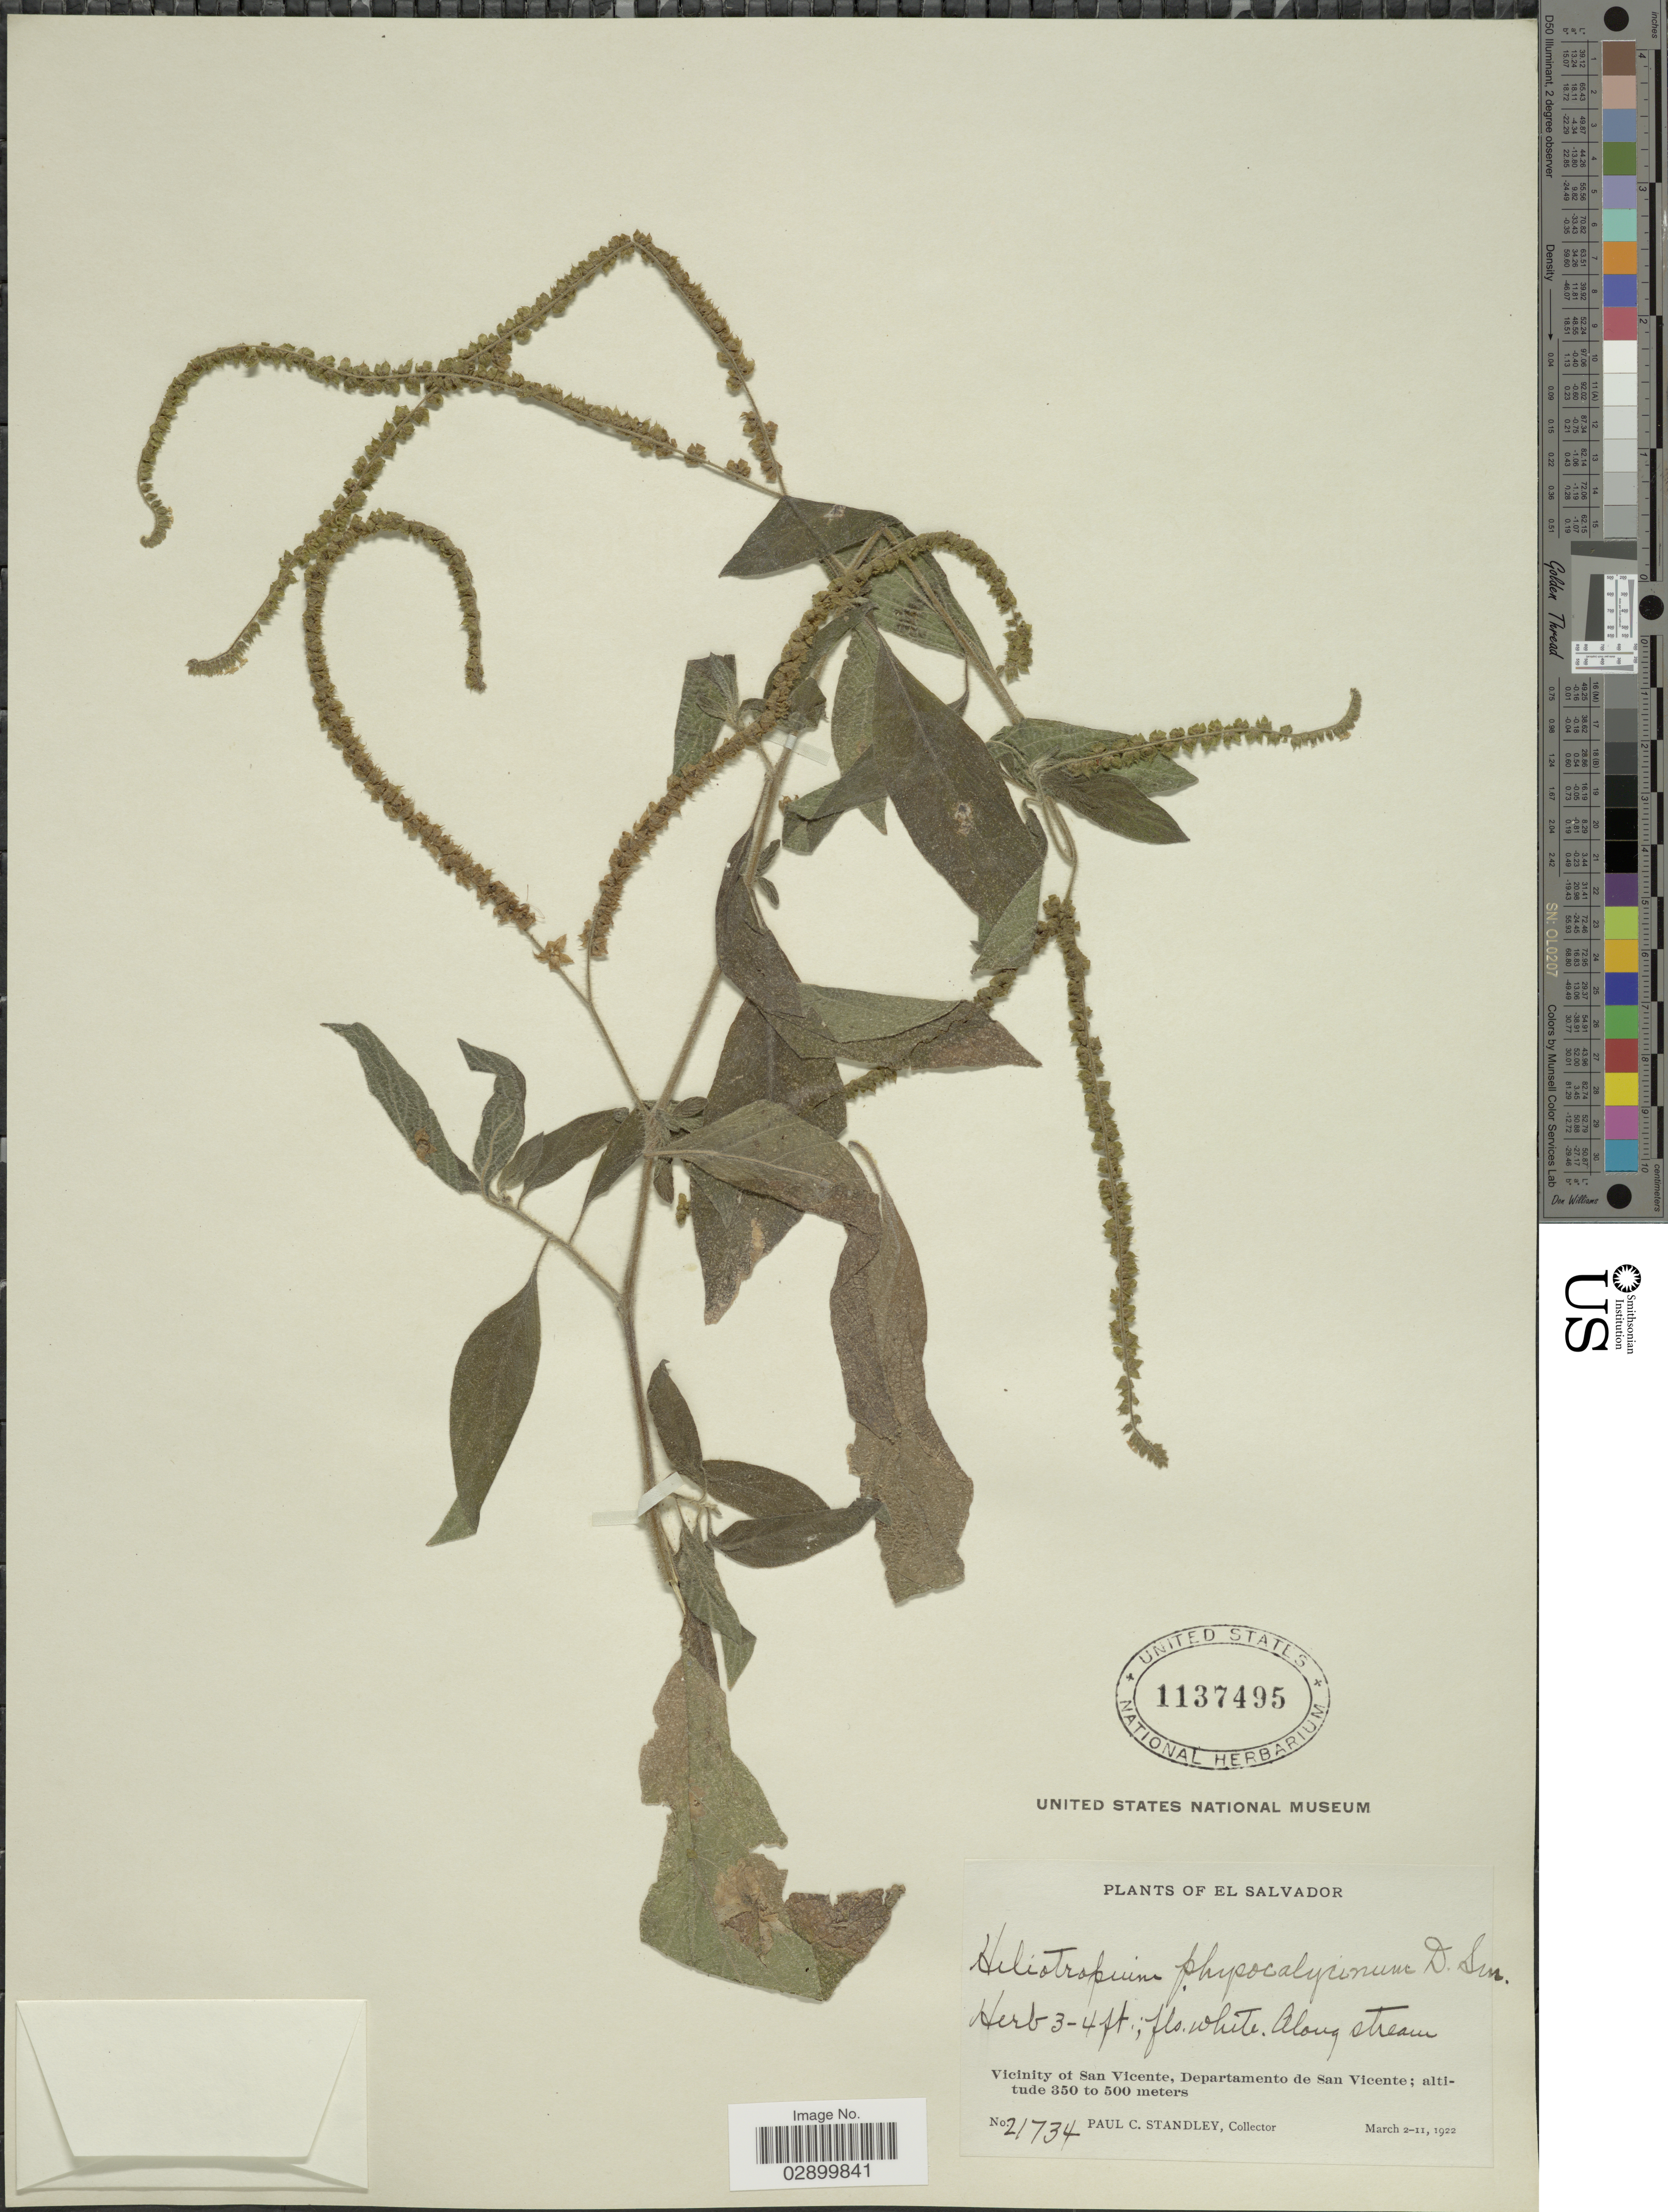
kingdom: Plantae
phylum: Tracheophyta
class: Magnoliopsida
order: Boraginales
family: Heliotropiaceae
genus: Heliotropium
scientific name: Heliotropium rufipilum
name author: (Benth.) I.M. Johnst.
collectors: P. C. Standley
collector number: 21734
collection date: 1922-03-02/1922-03-11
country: El Salvador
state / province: San Vincente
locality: Vicinity of San Vicente, Departamento de San Vicente.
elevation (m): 350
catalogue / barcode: US 1137495